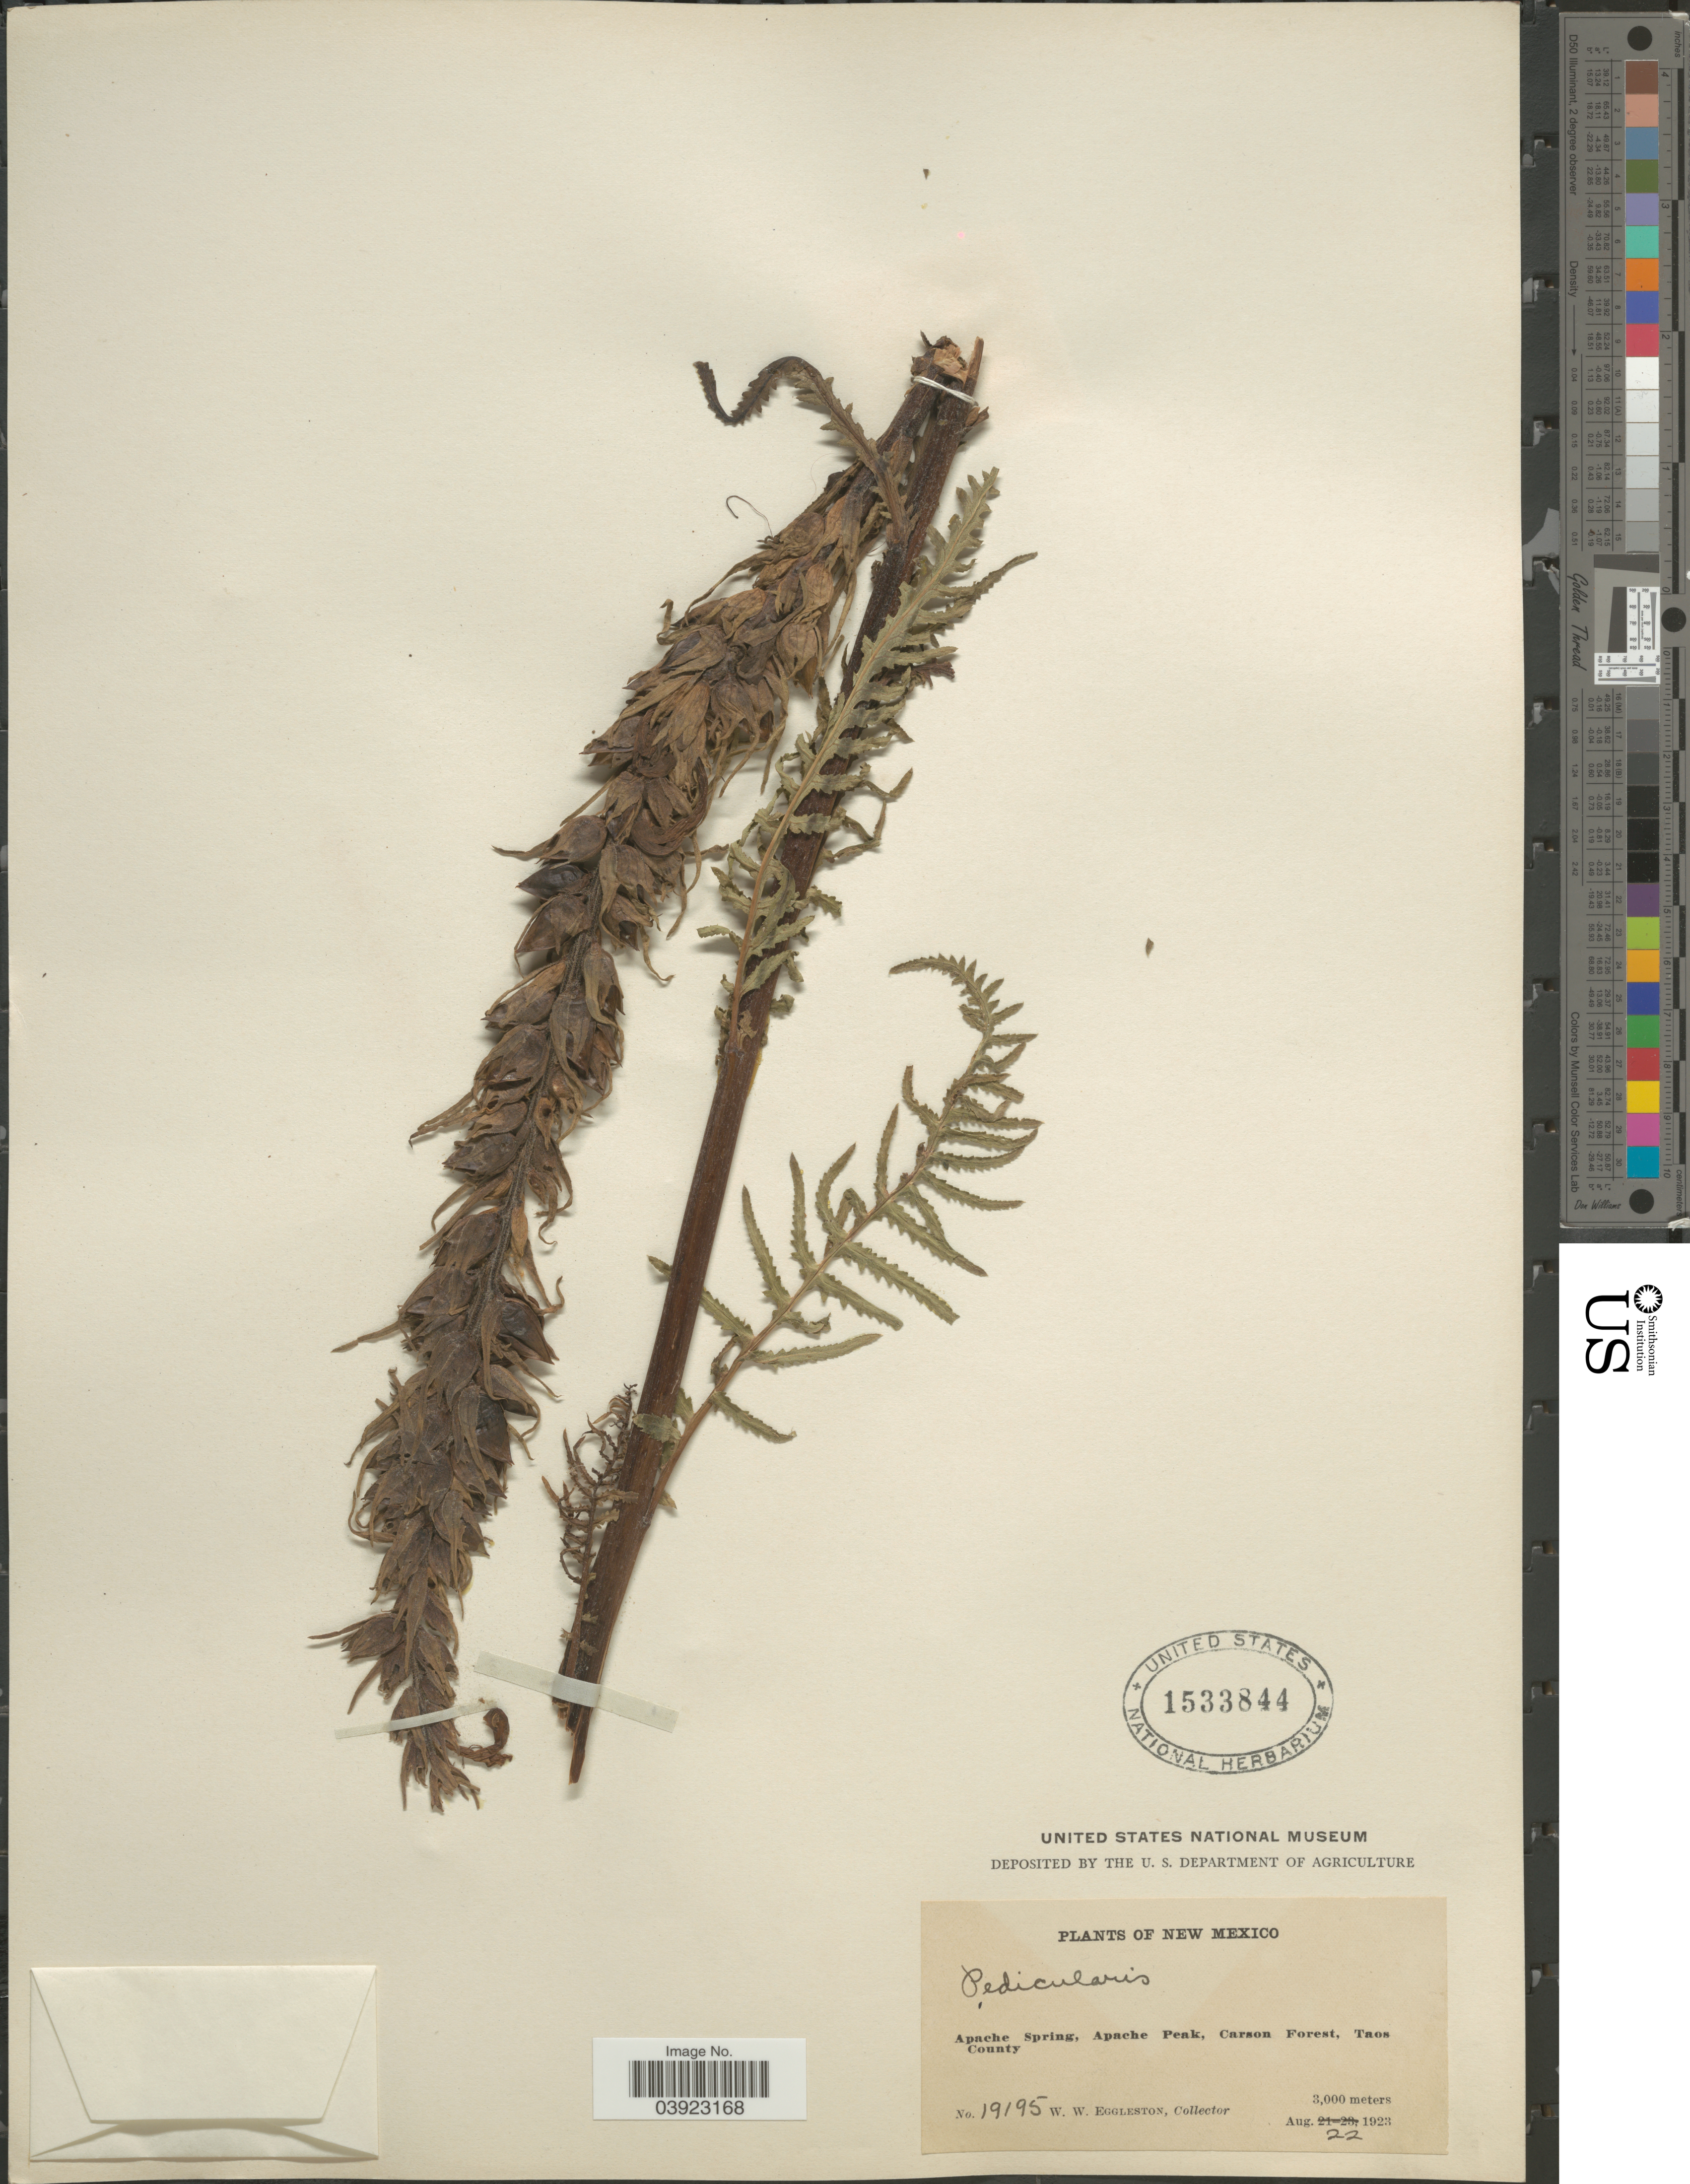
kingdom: Plantae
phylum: Tracheophyta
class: Magnoliopsida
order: Lamiales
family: Orobanchaceae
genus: Pedicularis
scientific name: Pedicularis procera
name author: A. Gray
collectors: W. W. Eggleston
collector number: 19195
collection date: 1923-08-22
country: United States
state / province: New Mexico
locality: Apache Spring, Apache Peak, Carson Forest, Taos County.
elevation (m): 3000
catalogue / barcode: US 1533844